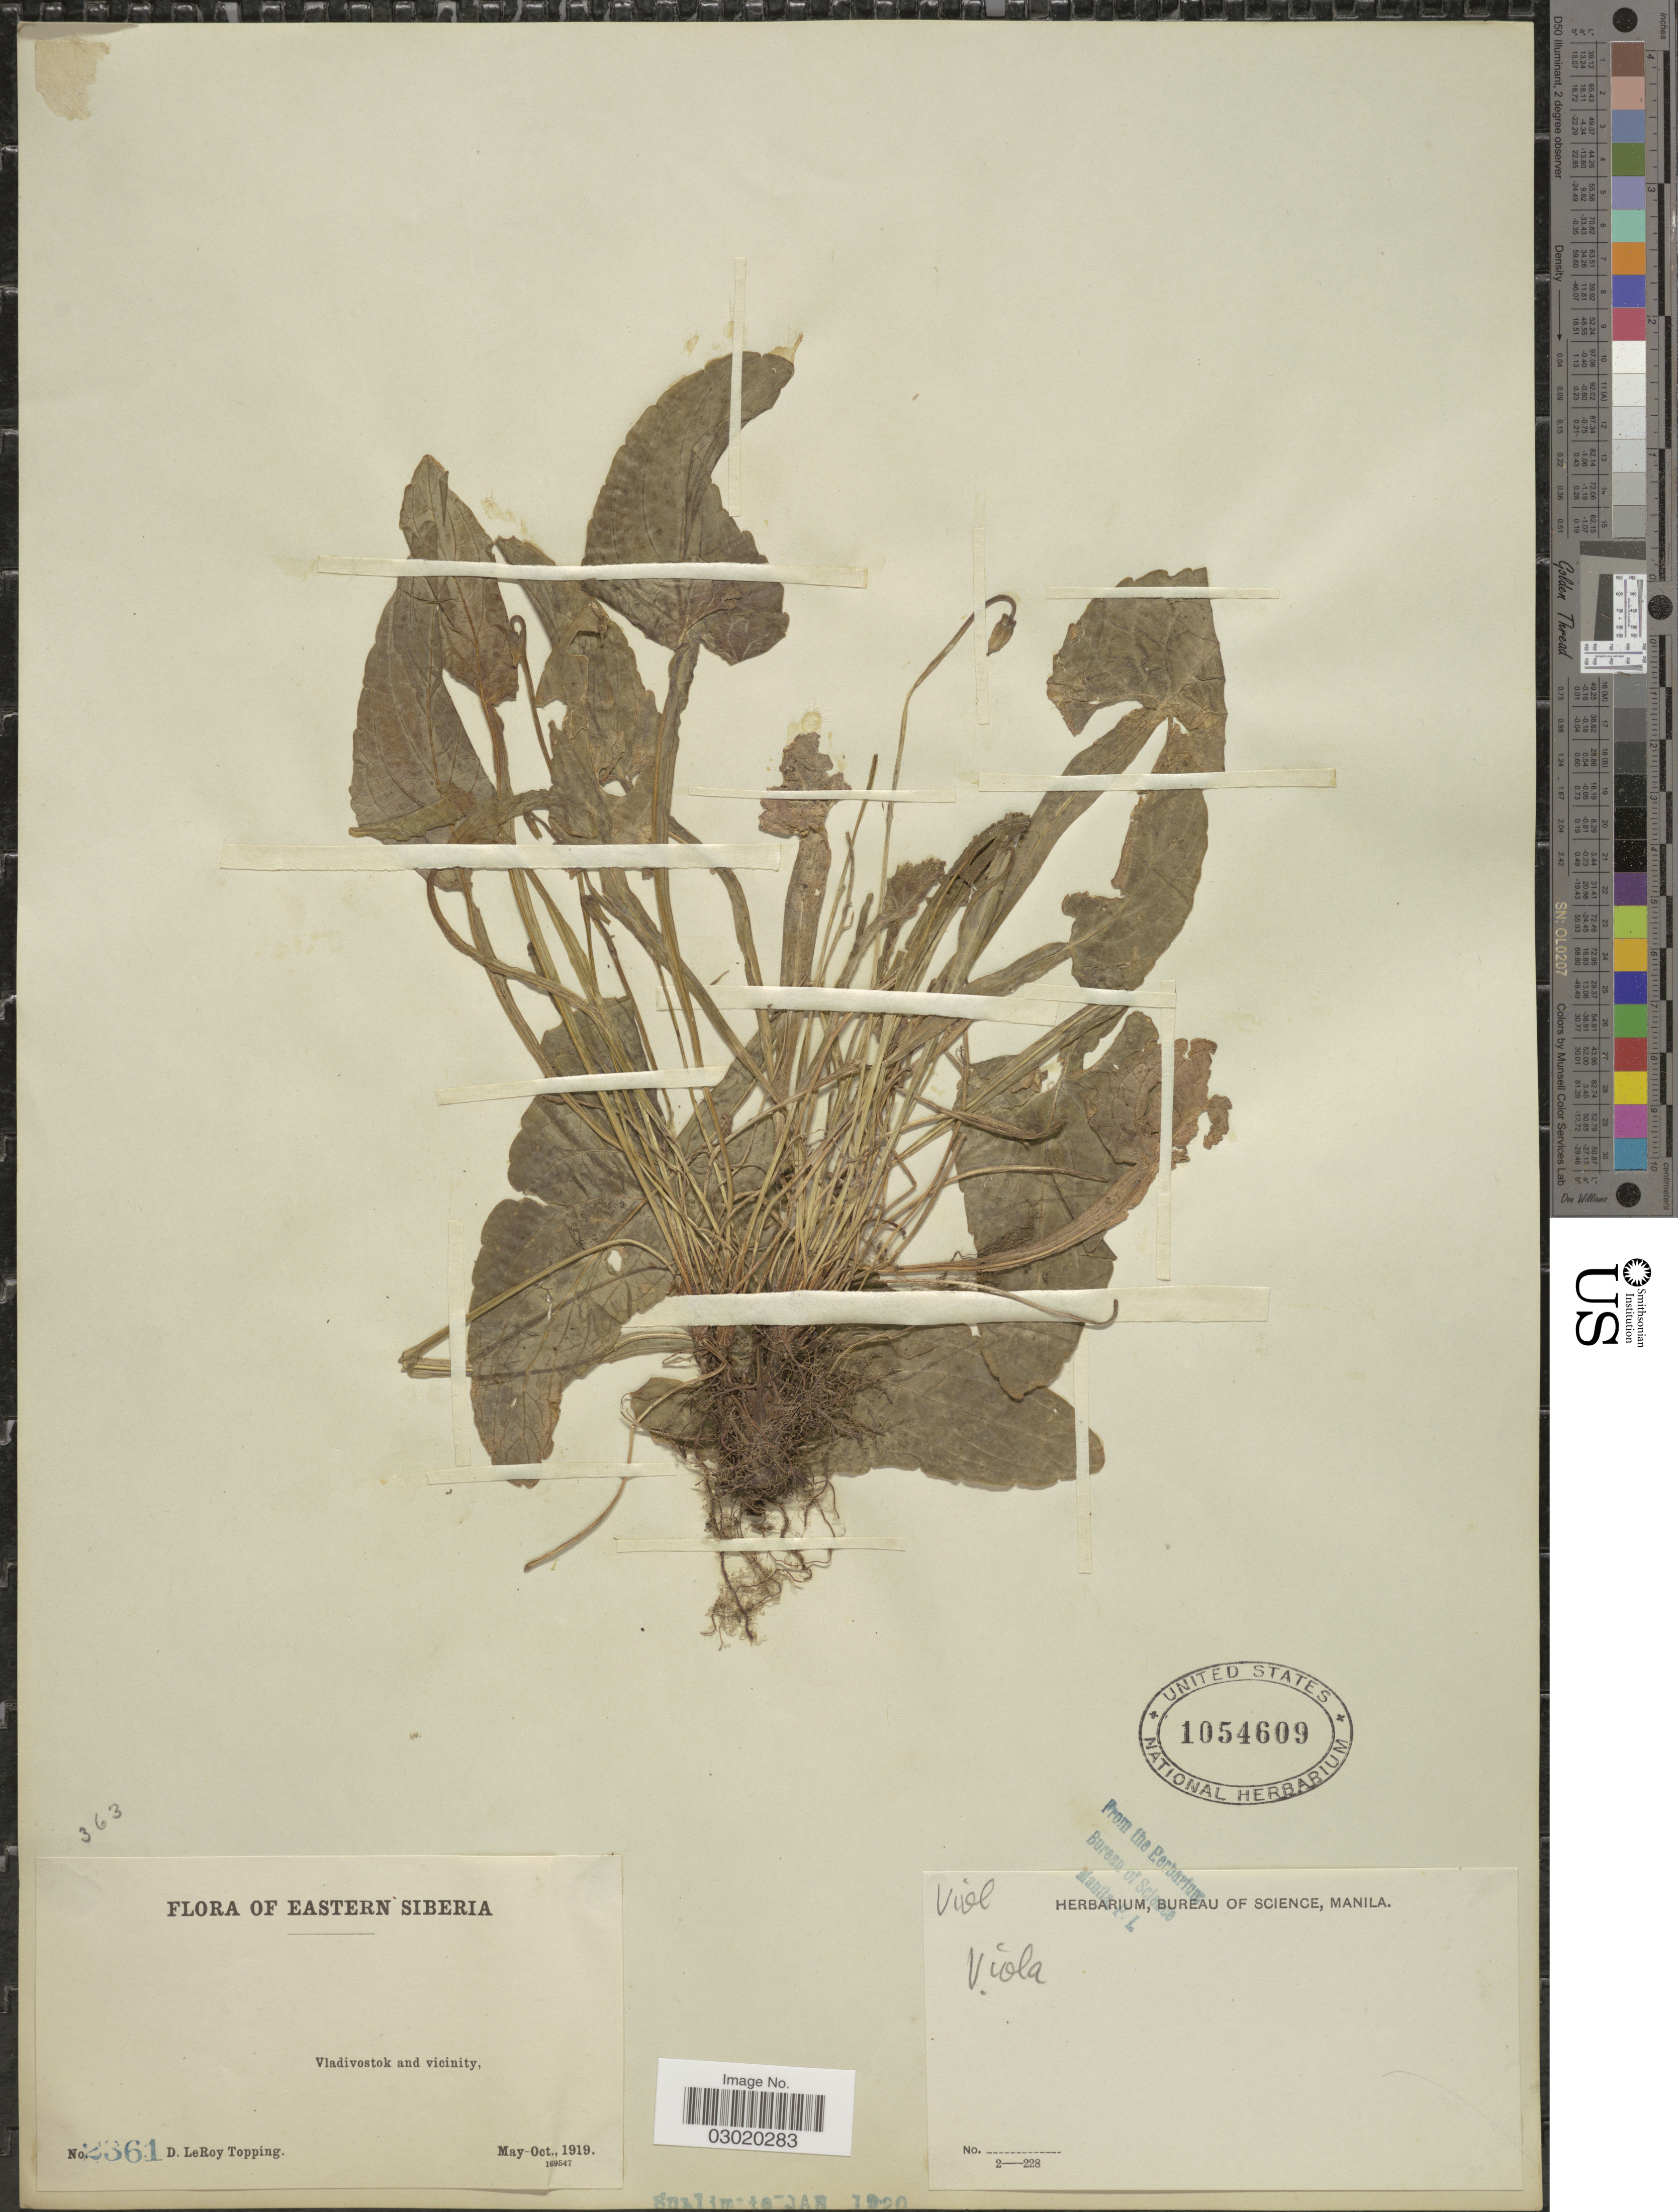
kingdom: Plantae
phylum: Tracheophyta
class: Magnoliopsida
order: Malpighiales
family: Violaceae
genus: Viola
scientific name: Viola sp.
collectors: D. L. Topping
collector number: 2361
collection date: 1919-05/1919-10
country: Russian Federation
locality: Eastern Siberia, Vladivostok and vicinity.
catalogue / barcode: US 1054609